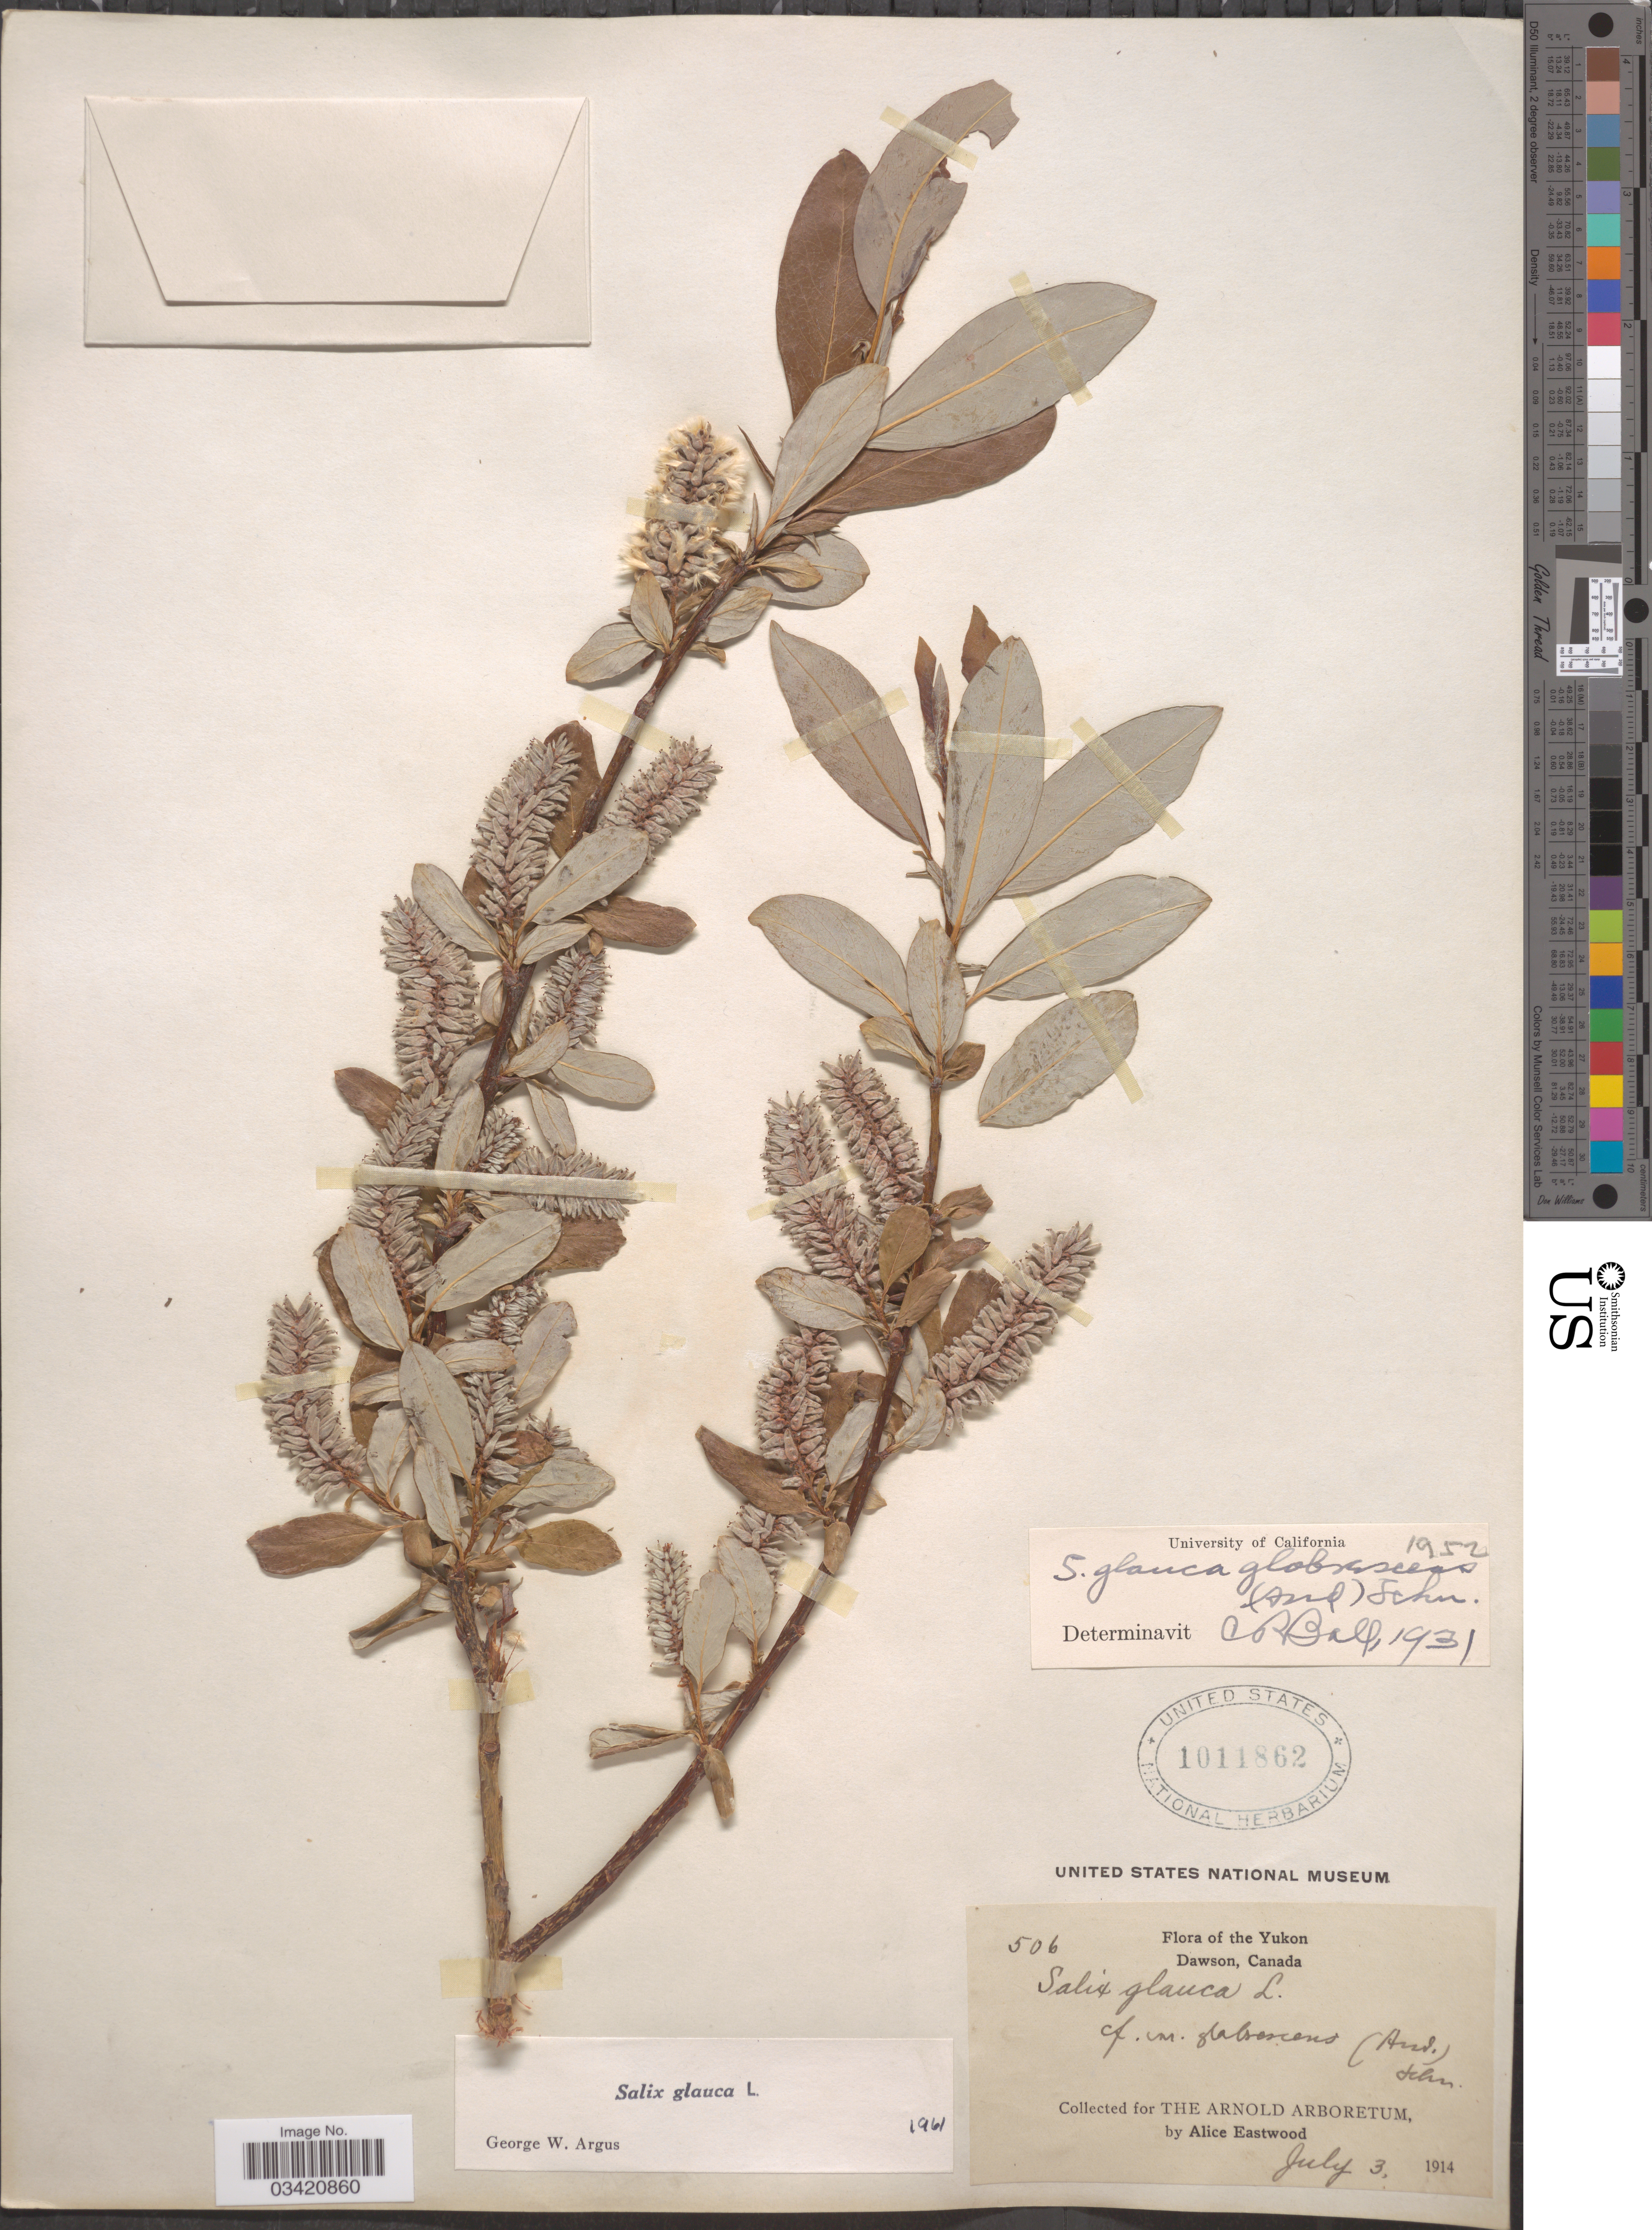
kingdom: Plantae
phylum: Tracheophyta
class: Magnoliopsida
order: Malpighiales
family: Salicaceae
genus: Salix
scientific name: Salix glauca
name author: L.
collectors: A. Eastwood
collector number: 506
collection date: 1914-07-03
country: Canada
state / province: Yukon Territory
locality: Yukon. Dawson.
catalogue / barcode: US 1011862